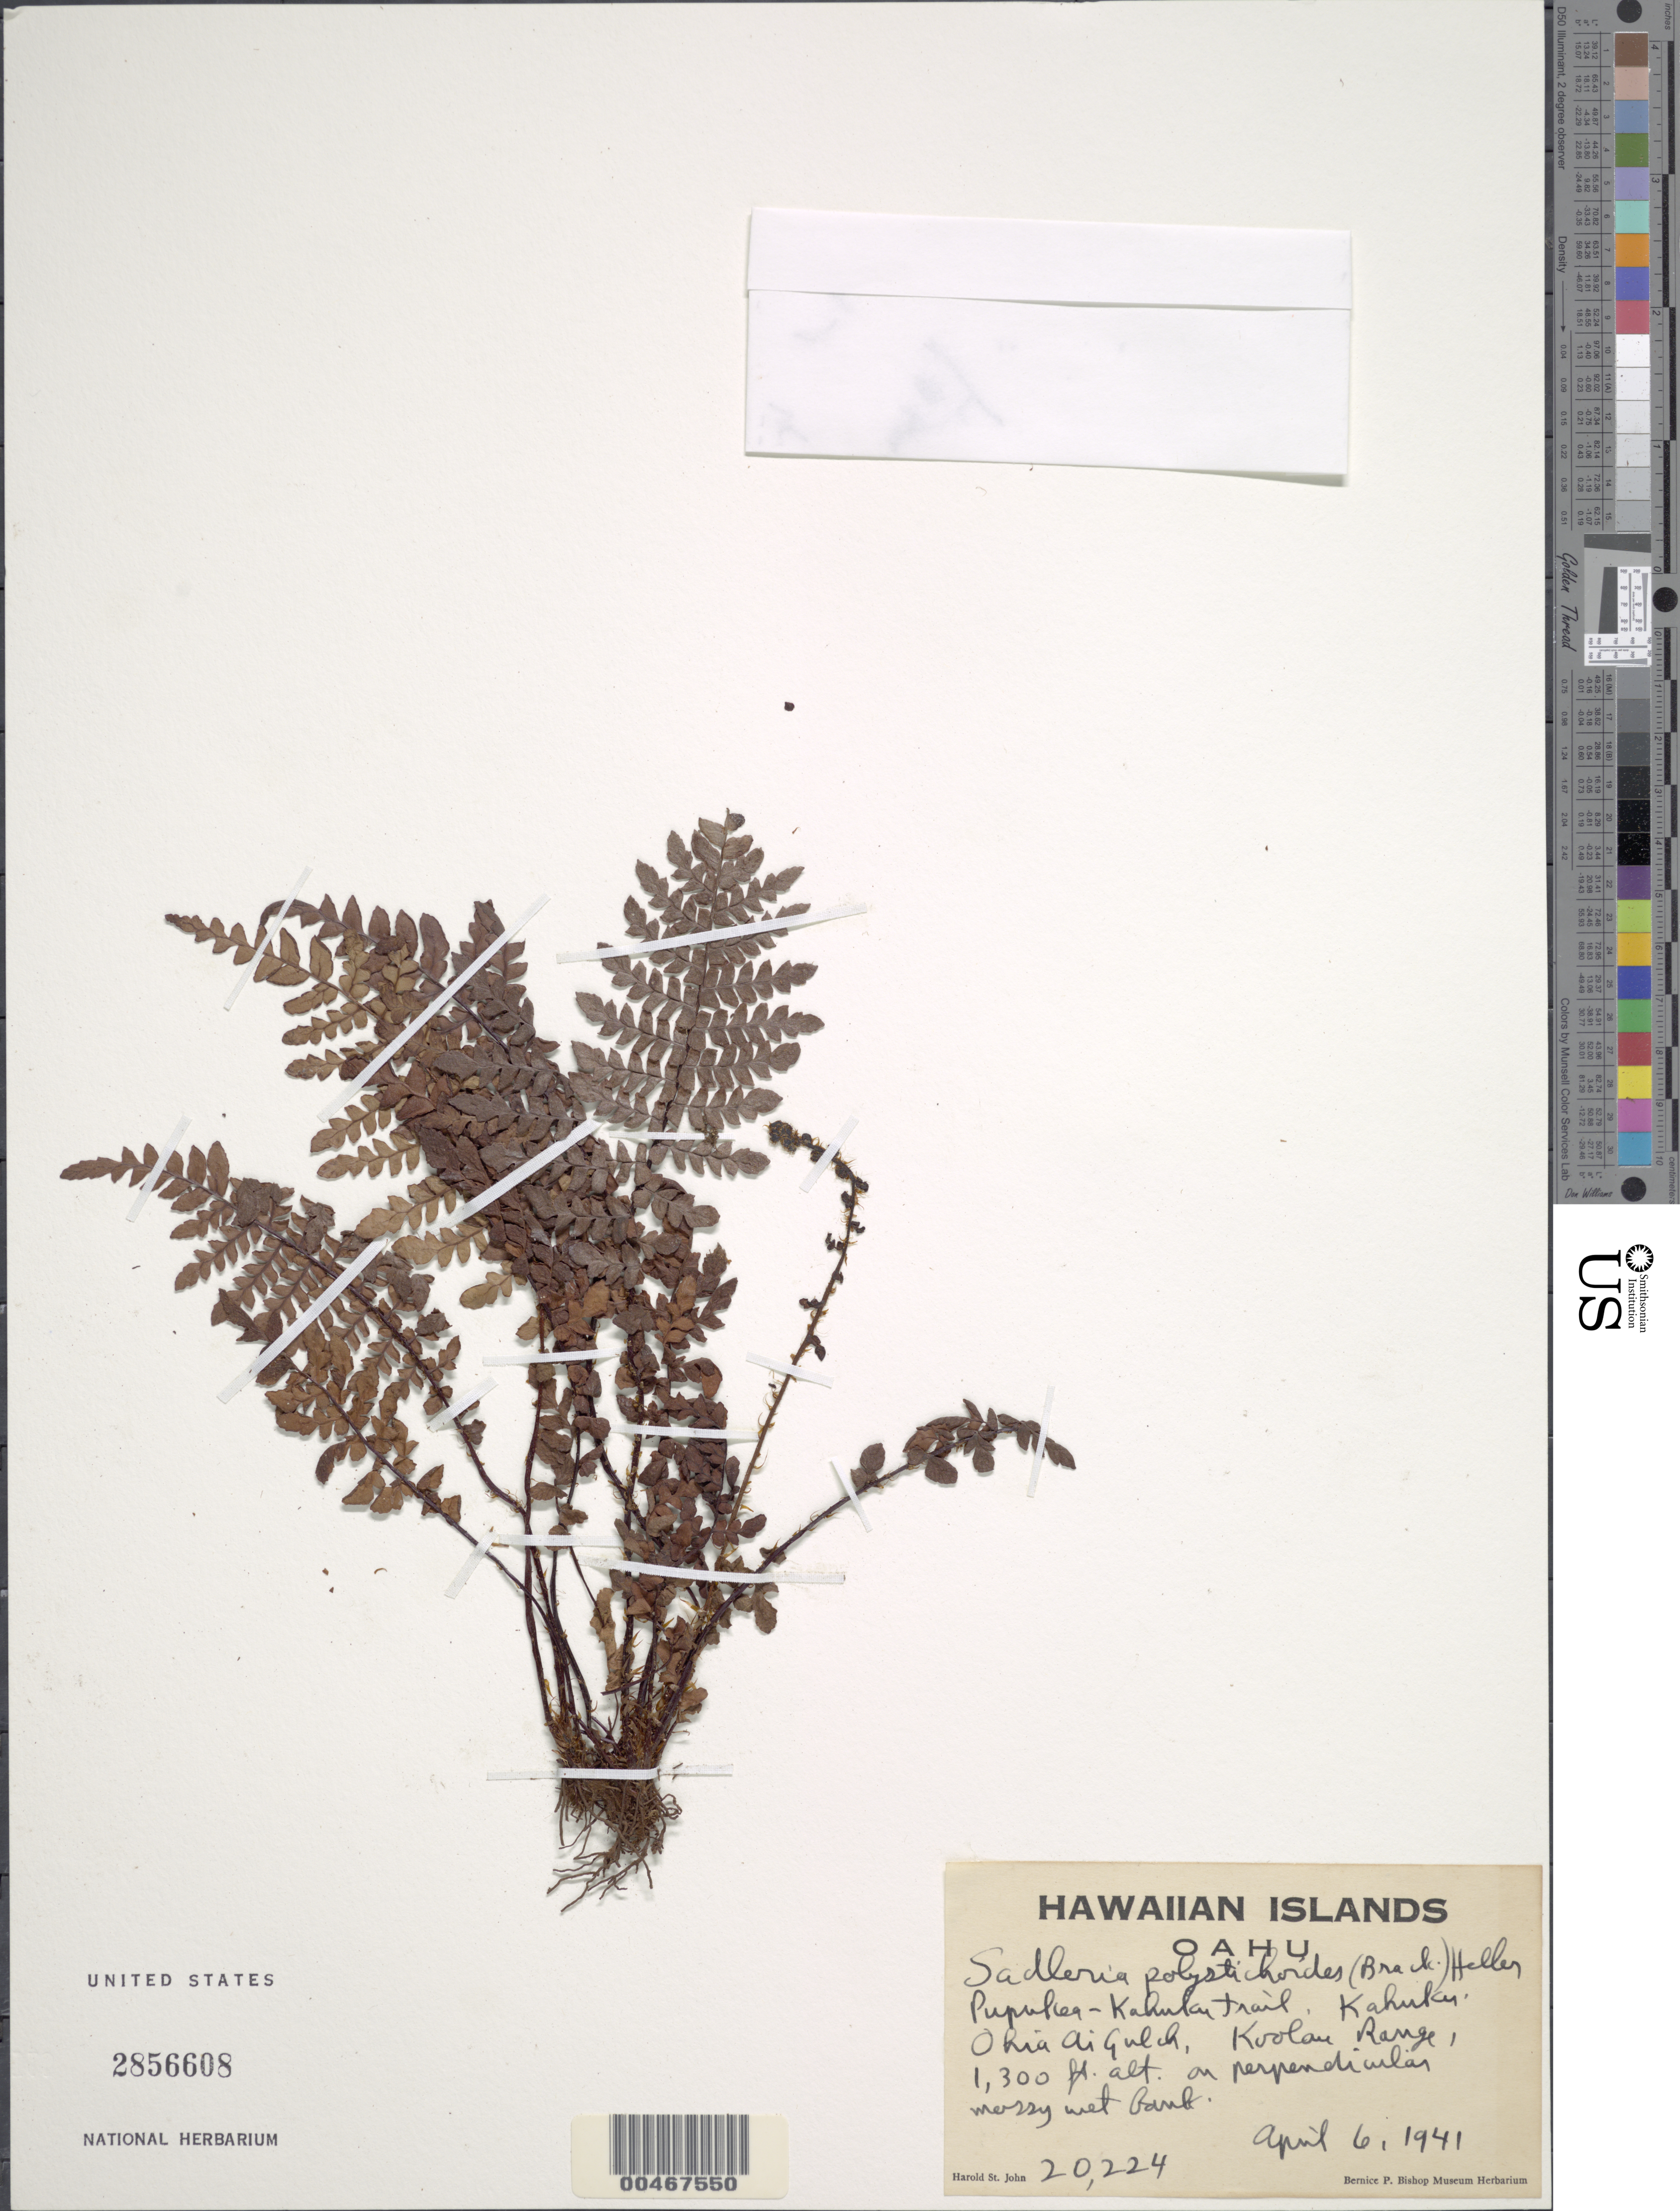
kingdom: Plantae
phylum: Tracheophyta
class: Polypodiopsida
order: Polypodiales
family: Blechnaceae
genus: Sadleria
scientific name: Sadleria squarrosa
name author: (Gaudich.) T. Moore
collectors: H. St. John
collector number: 20224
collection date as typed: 6 Apr 1941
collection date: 1941-04-06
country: United States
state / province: Hawaii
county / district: Honolulu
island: Oahu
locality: Pupukea-Kahuku Trail, Kahuku, Ohia Ai Gulch, Koolau Range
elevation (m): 396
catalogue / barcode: US 2856608